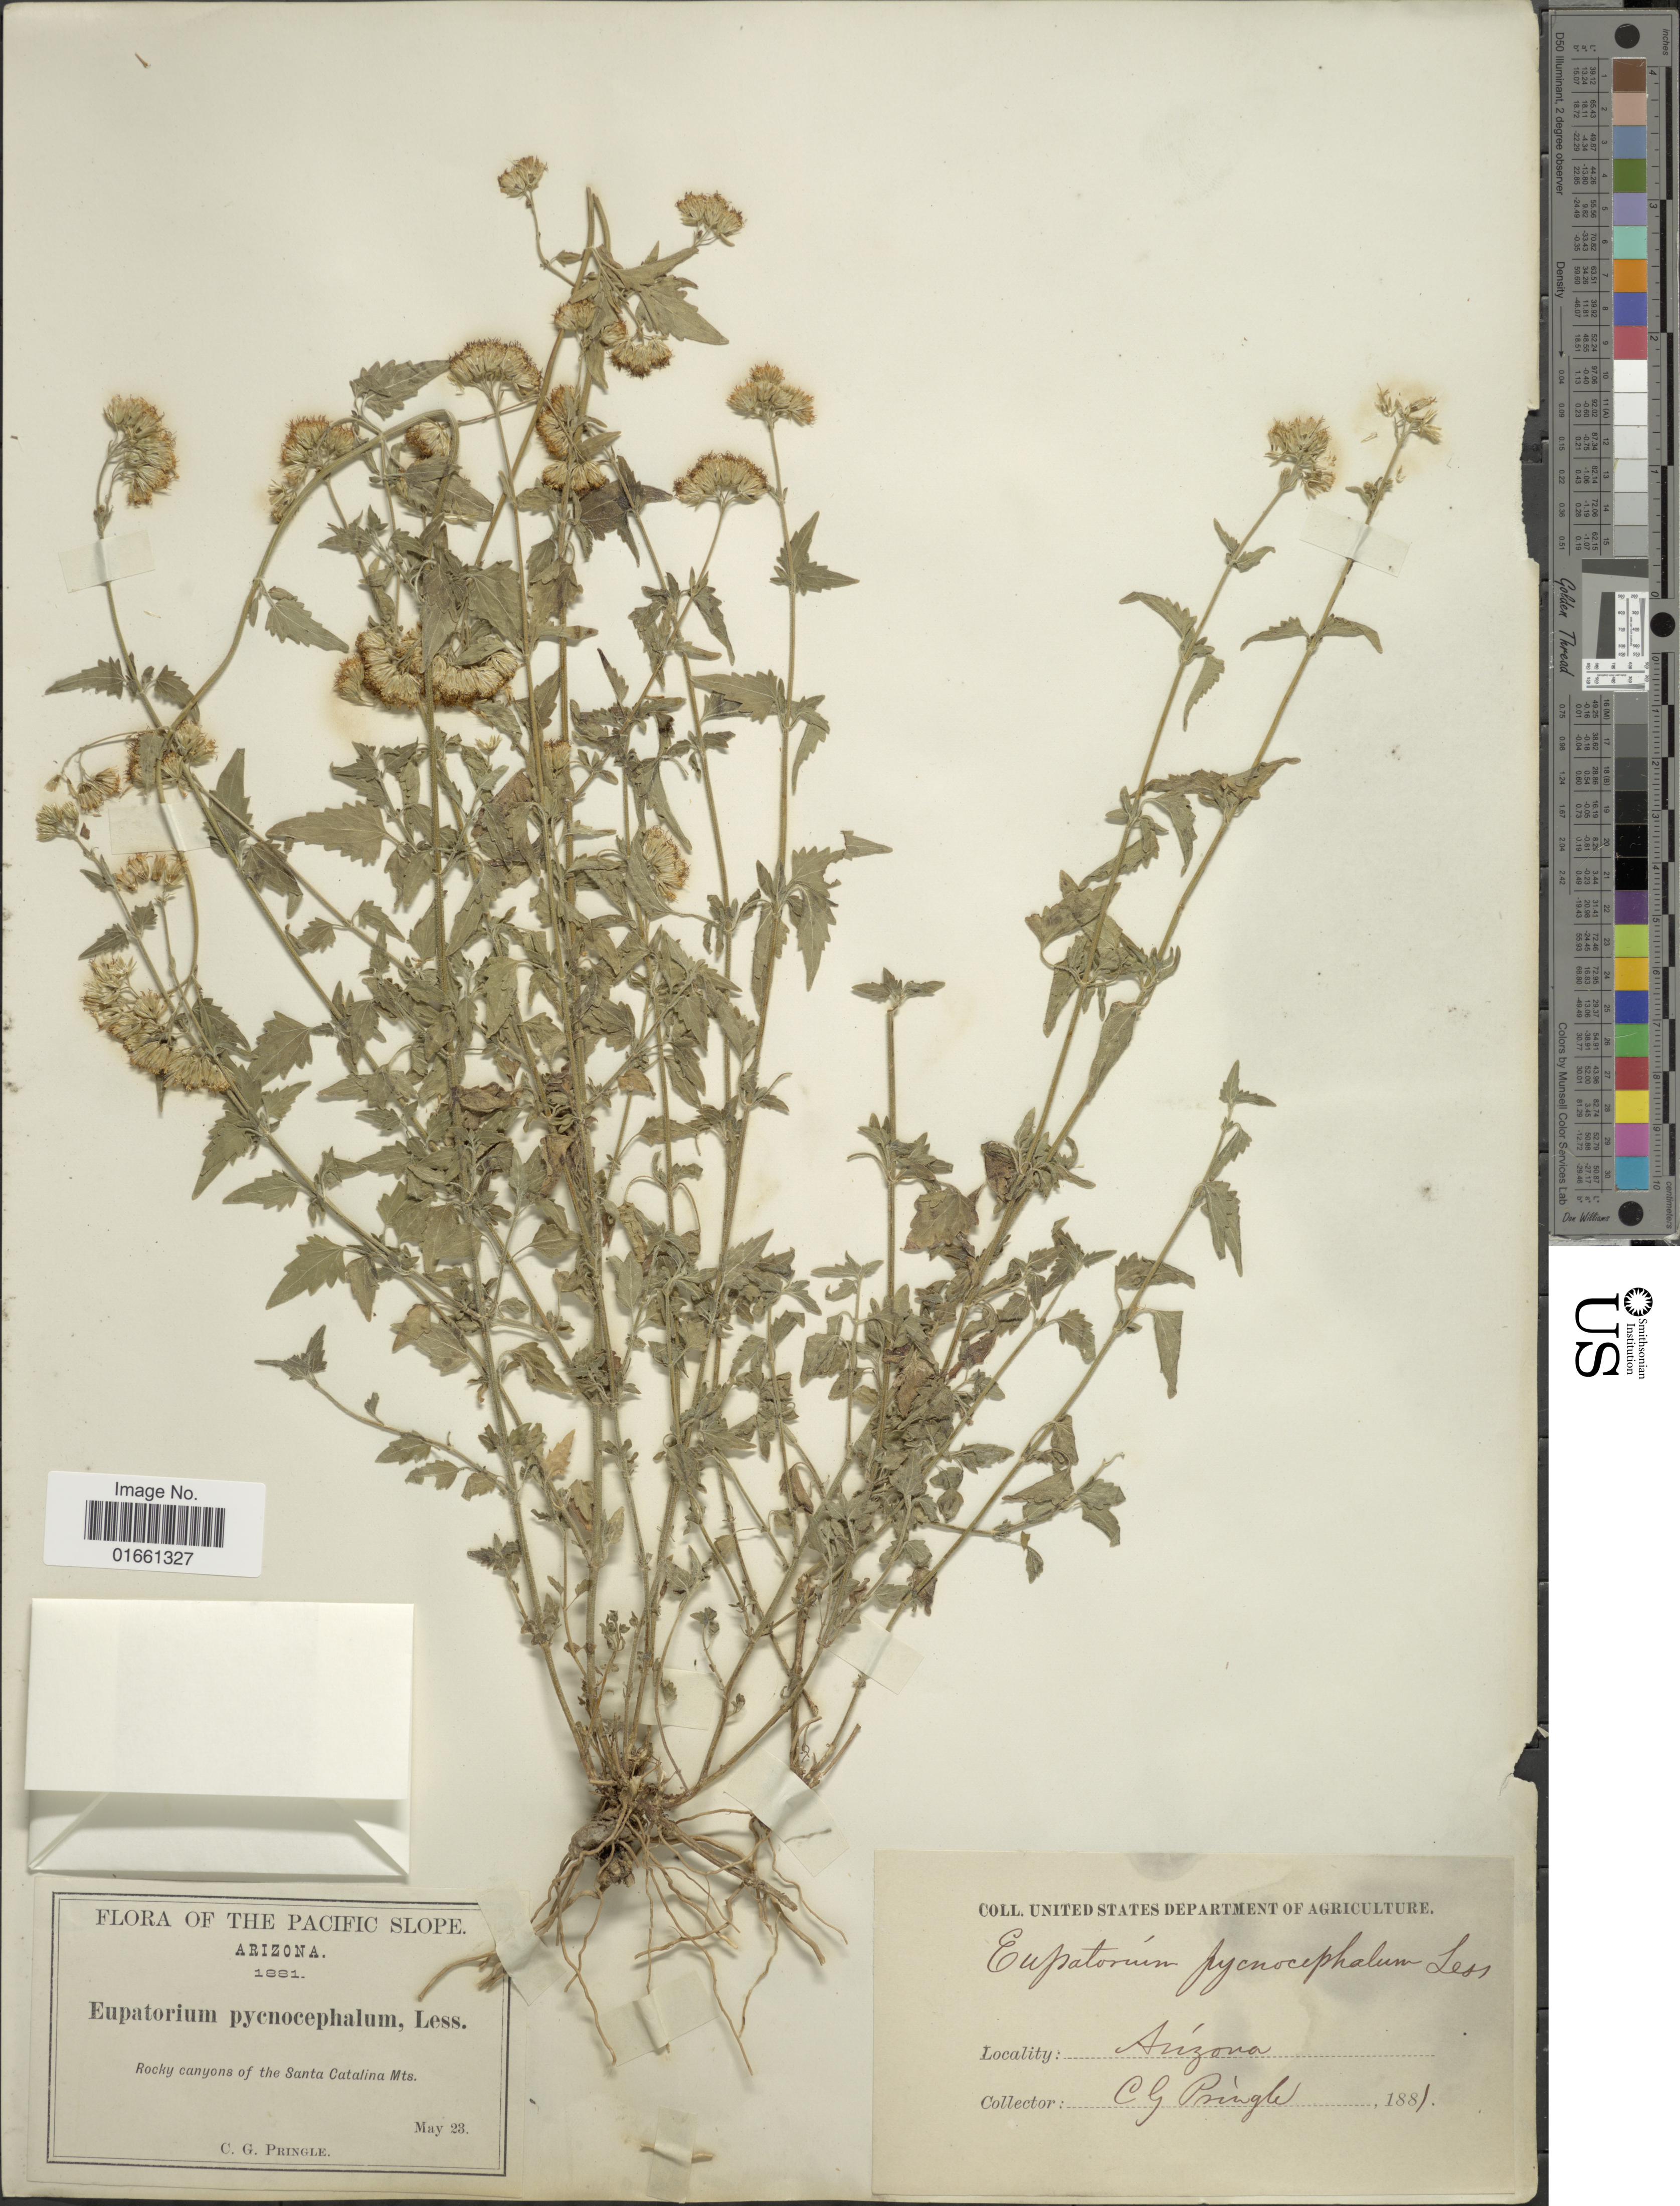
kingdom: Plantae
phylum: Tracheophyta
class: Magnoliopsida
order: Asterales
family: Asteraceae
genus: Fleischmannia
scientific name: Fleischmannia sonorae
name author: (A. Gray) R.M. King & H. Rob.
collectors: C. G. Pringle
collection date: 1881-05-23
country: United States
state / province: Arizona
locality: The Pacific slope Rocky Canyons of the Santa Catalina Mts.